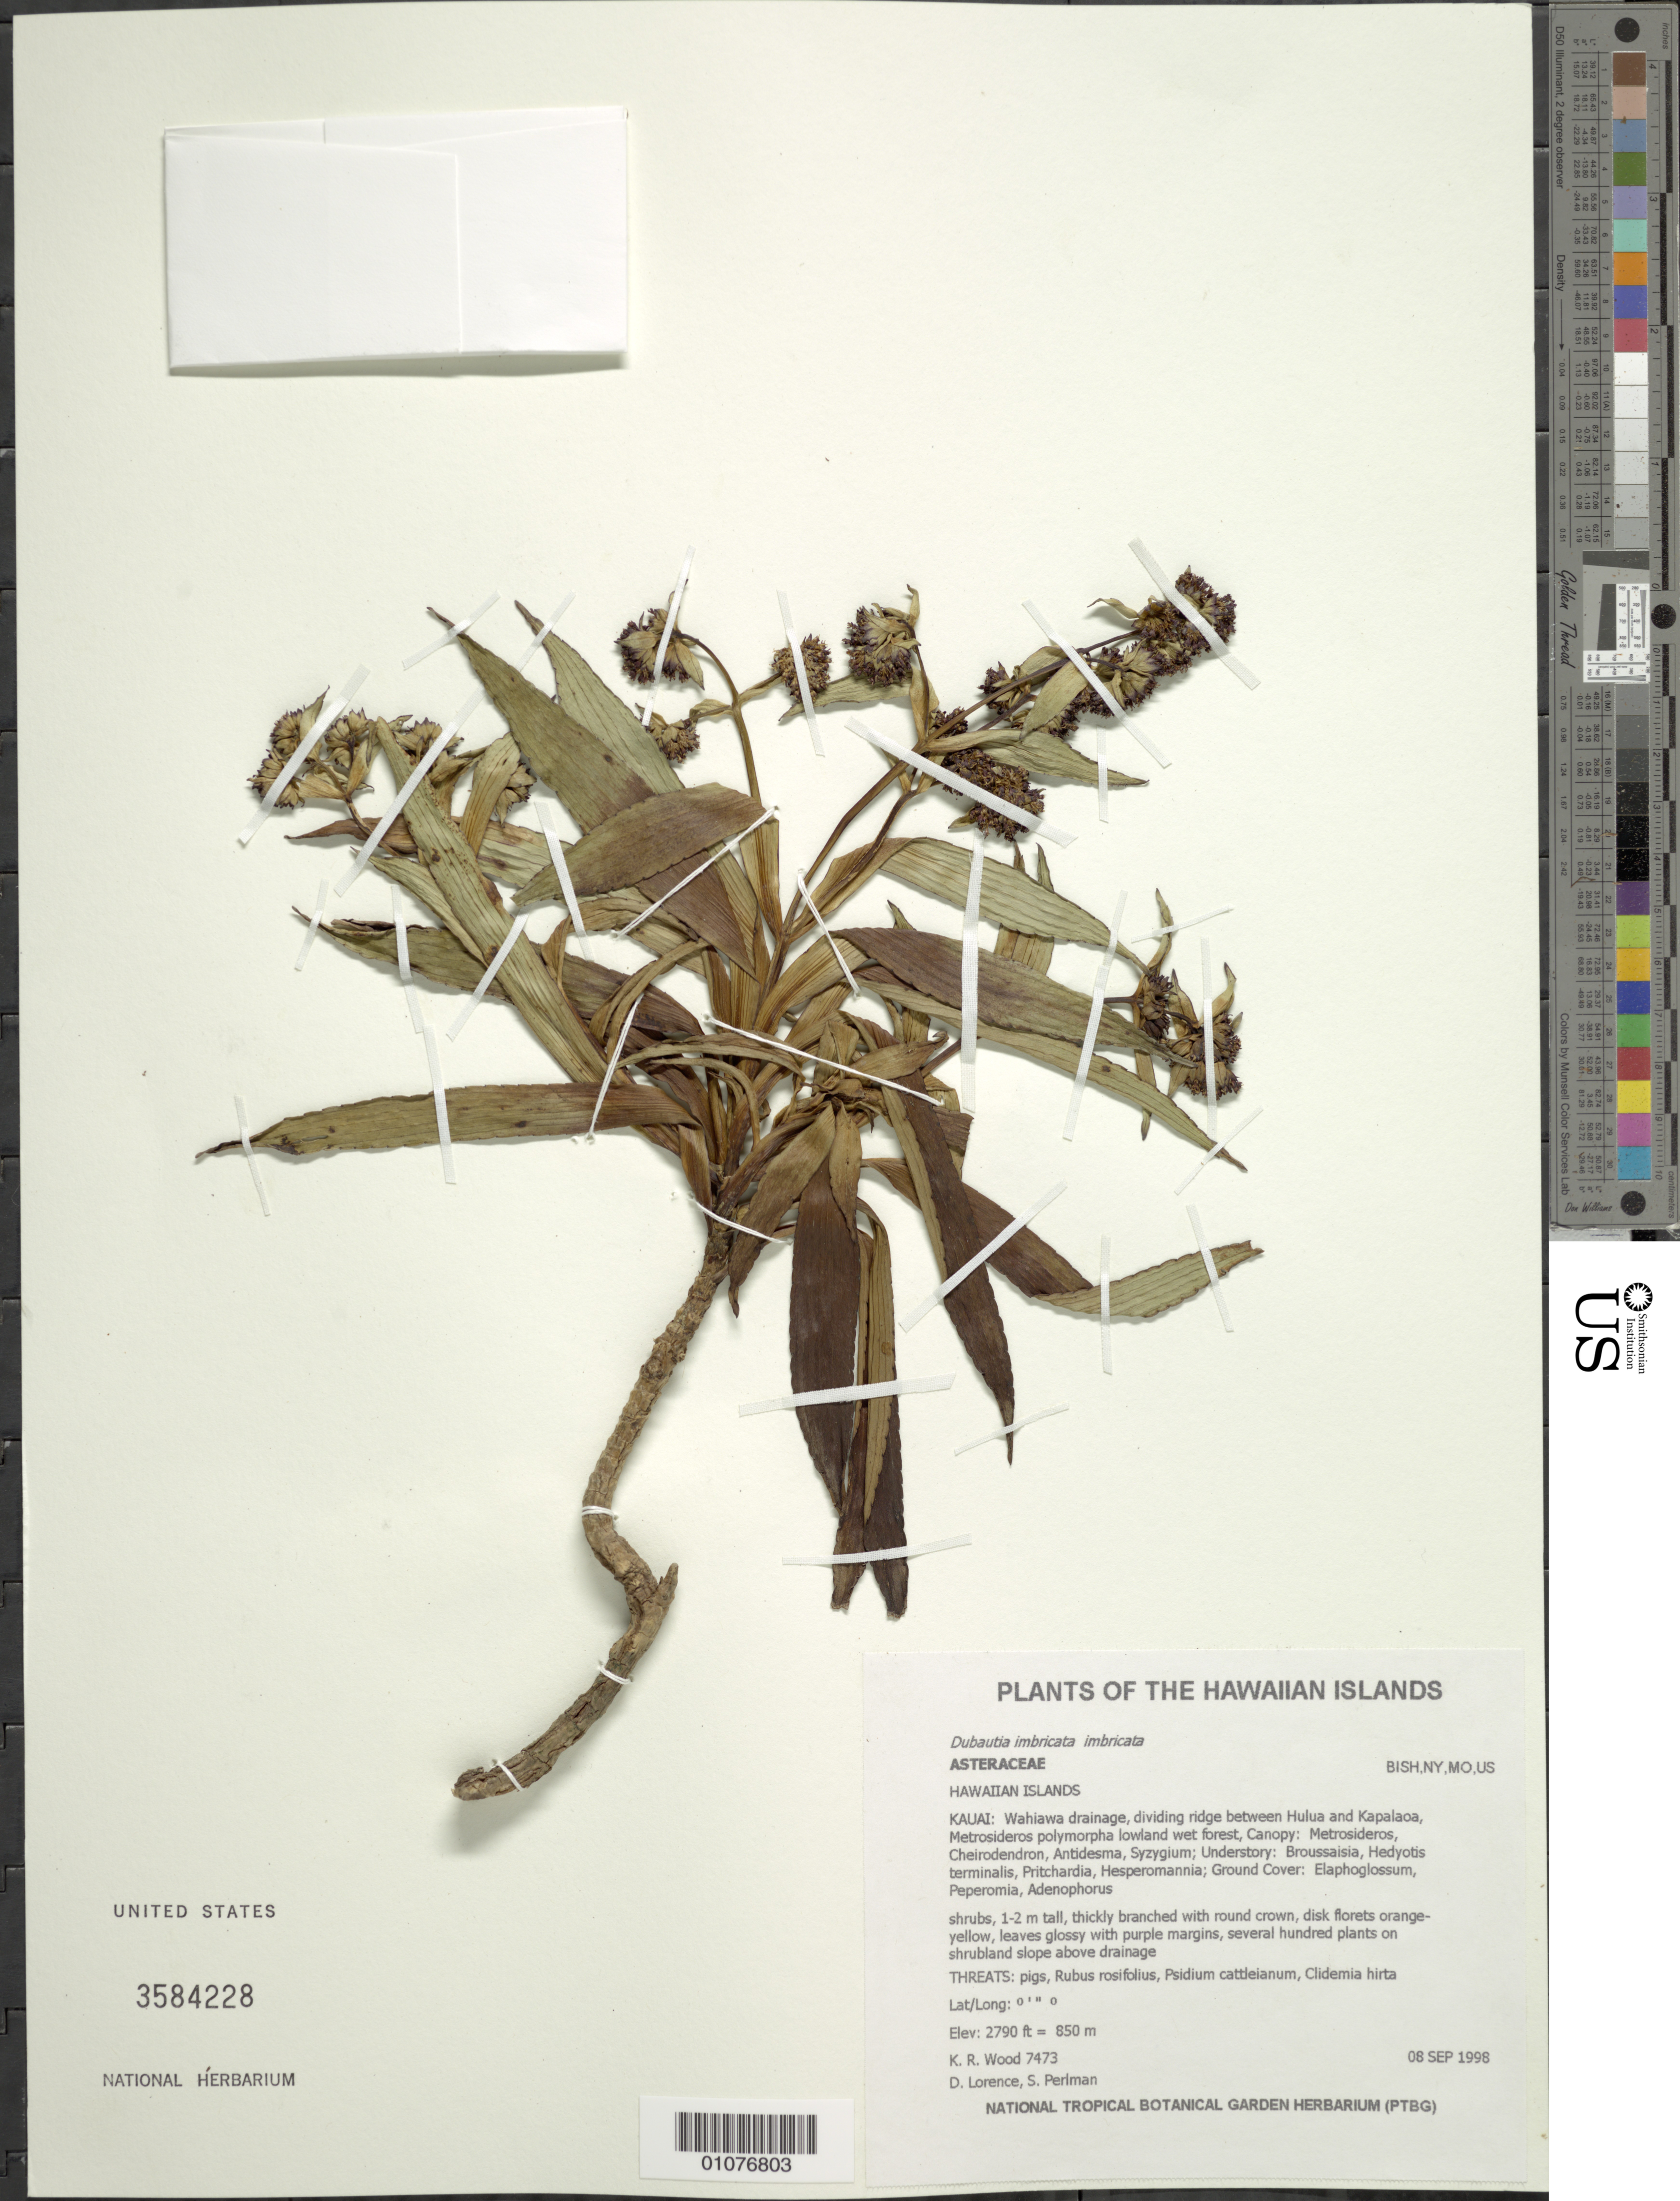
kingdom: Plantae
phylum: Tracheophyta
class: Magnoliopsida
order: Asterales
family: Asteraceae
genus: Dubautia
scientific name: Dubautia imbricata subsp. imbricata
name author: H. St. John & G.D. Carr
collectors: K. R. Wood, D. Lorence & S. P. Perlman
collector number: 7473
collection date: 1998-09-08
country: United States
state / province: Hawaii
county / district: Kauai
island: Kaua'i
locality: Wahiawa drainage, dividing ridge between Hulua and Kapalaoa.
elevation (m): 850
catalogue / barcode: US 3584228